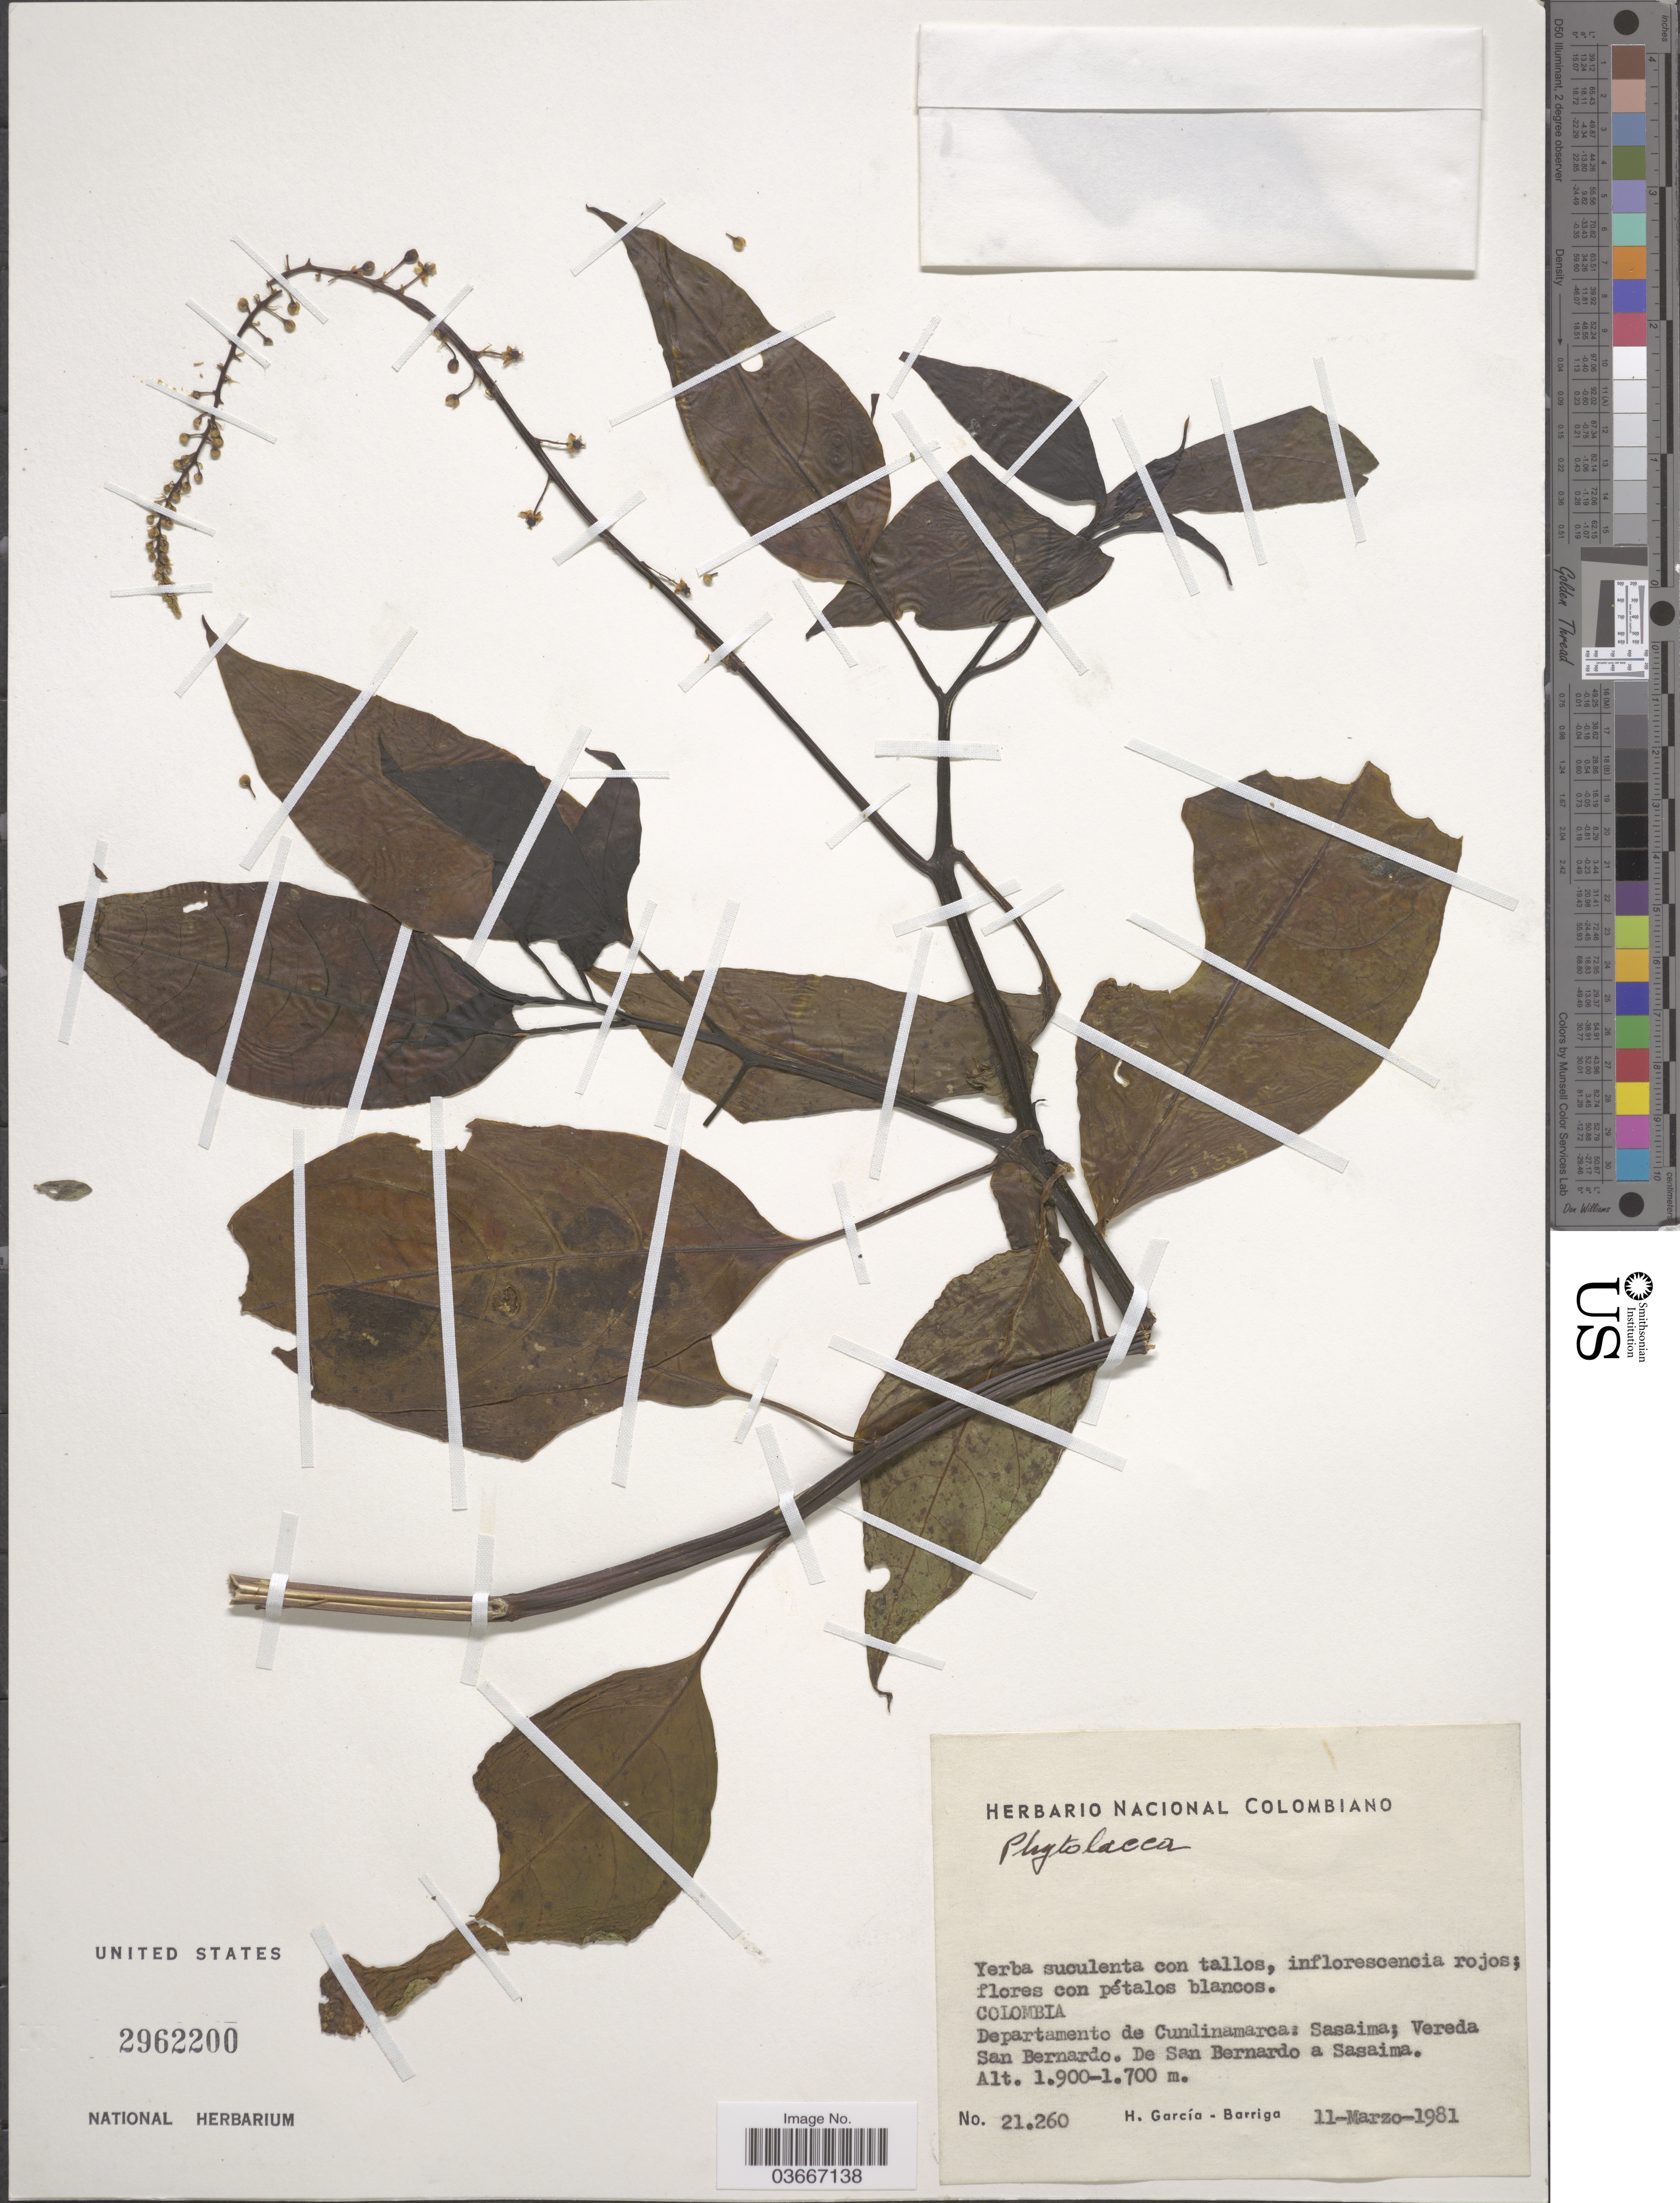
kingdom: Plantae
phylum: Tracheophyta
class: Magnoliopsida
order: Caryophyllales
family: Phytolaccaceae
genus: Phytolacca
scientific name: Phytolacca sp.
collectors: H. García Barriga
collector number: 21260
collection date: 1981-03-11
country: Colombia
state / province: Cundinamarca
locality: Departamento de Cundinamarca: Sasaima; Vereda San Bernardo. De San Bernardo a Sasaima.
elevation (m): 1700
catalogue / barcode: US 2962200